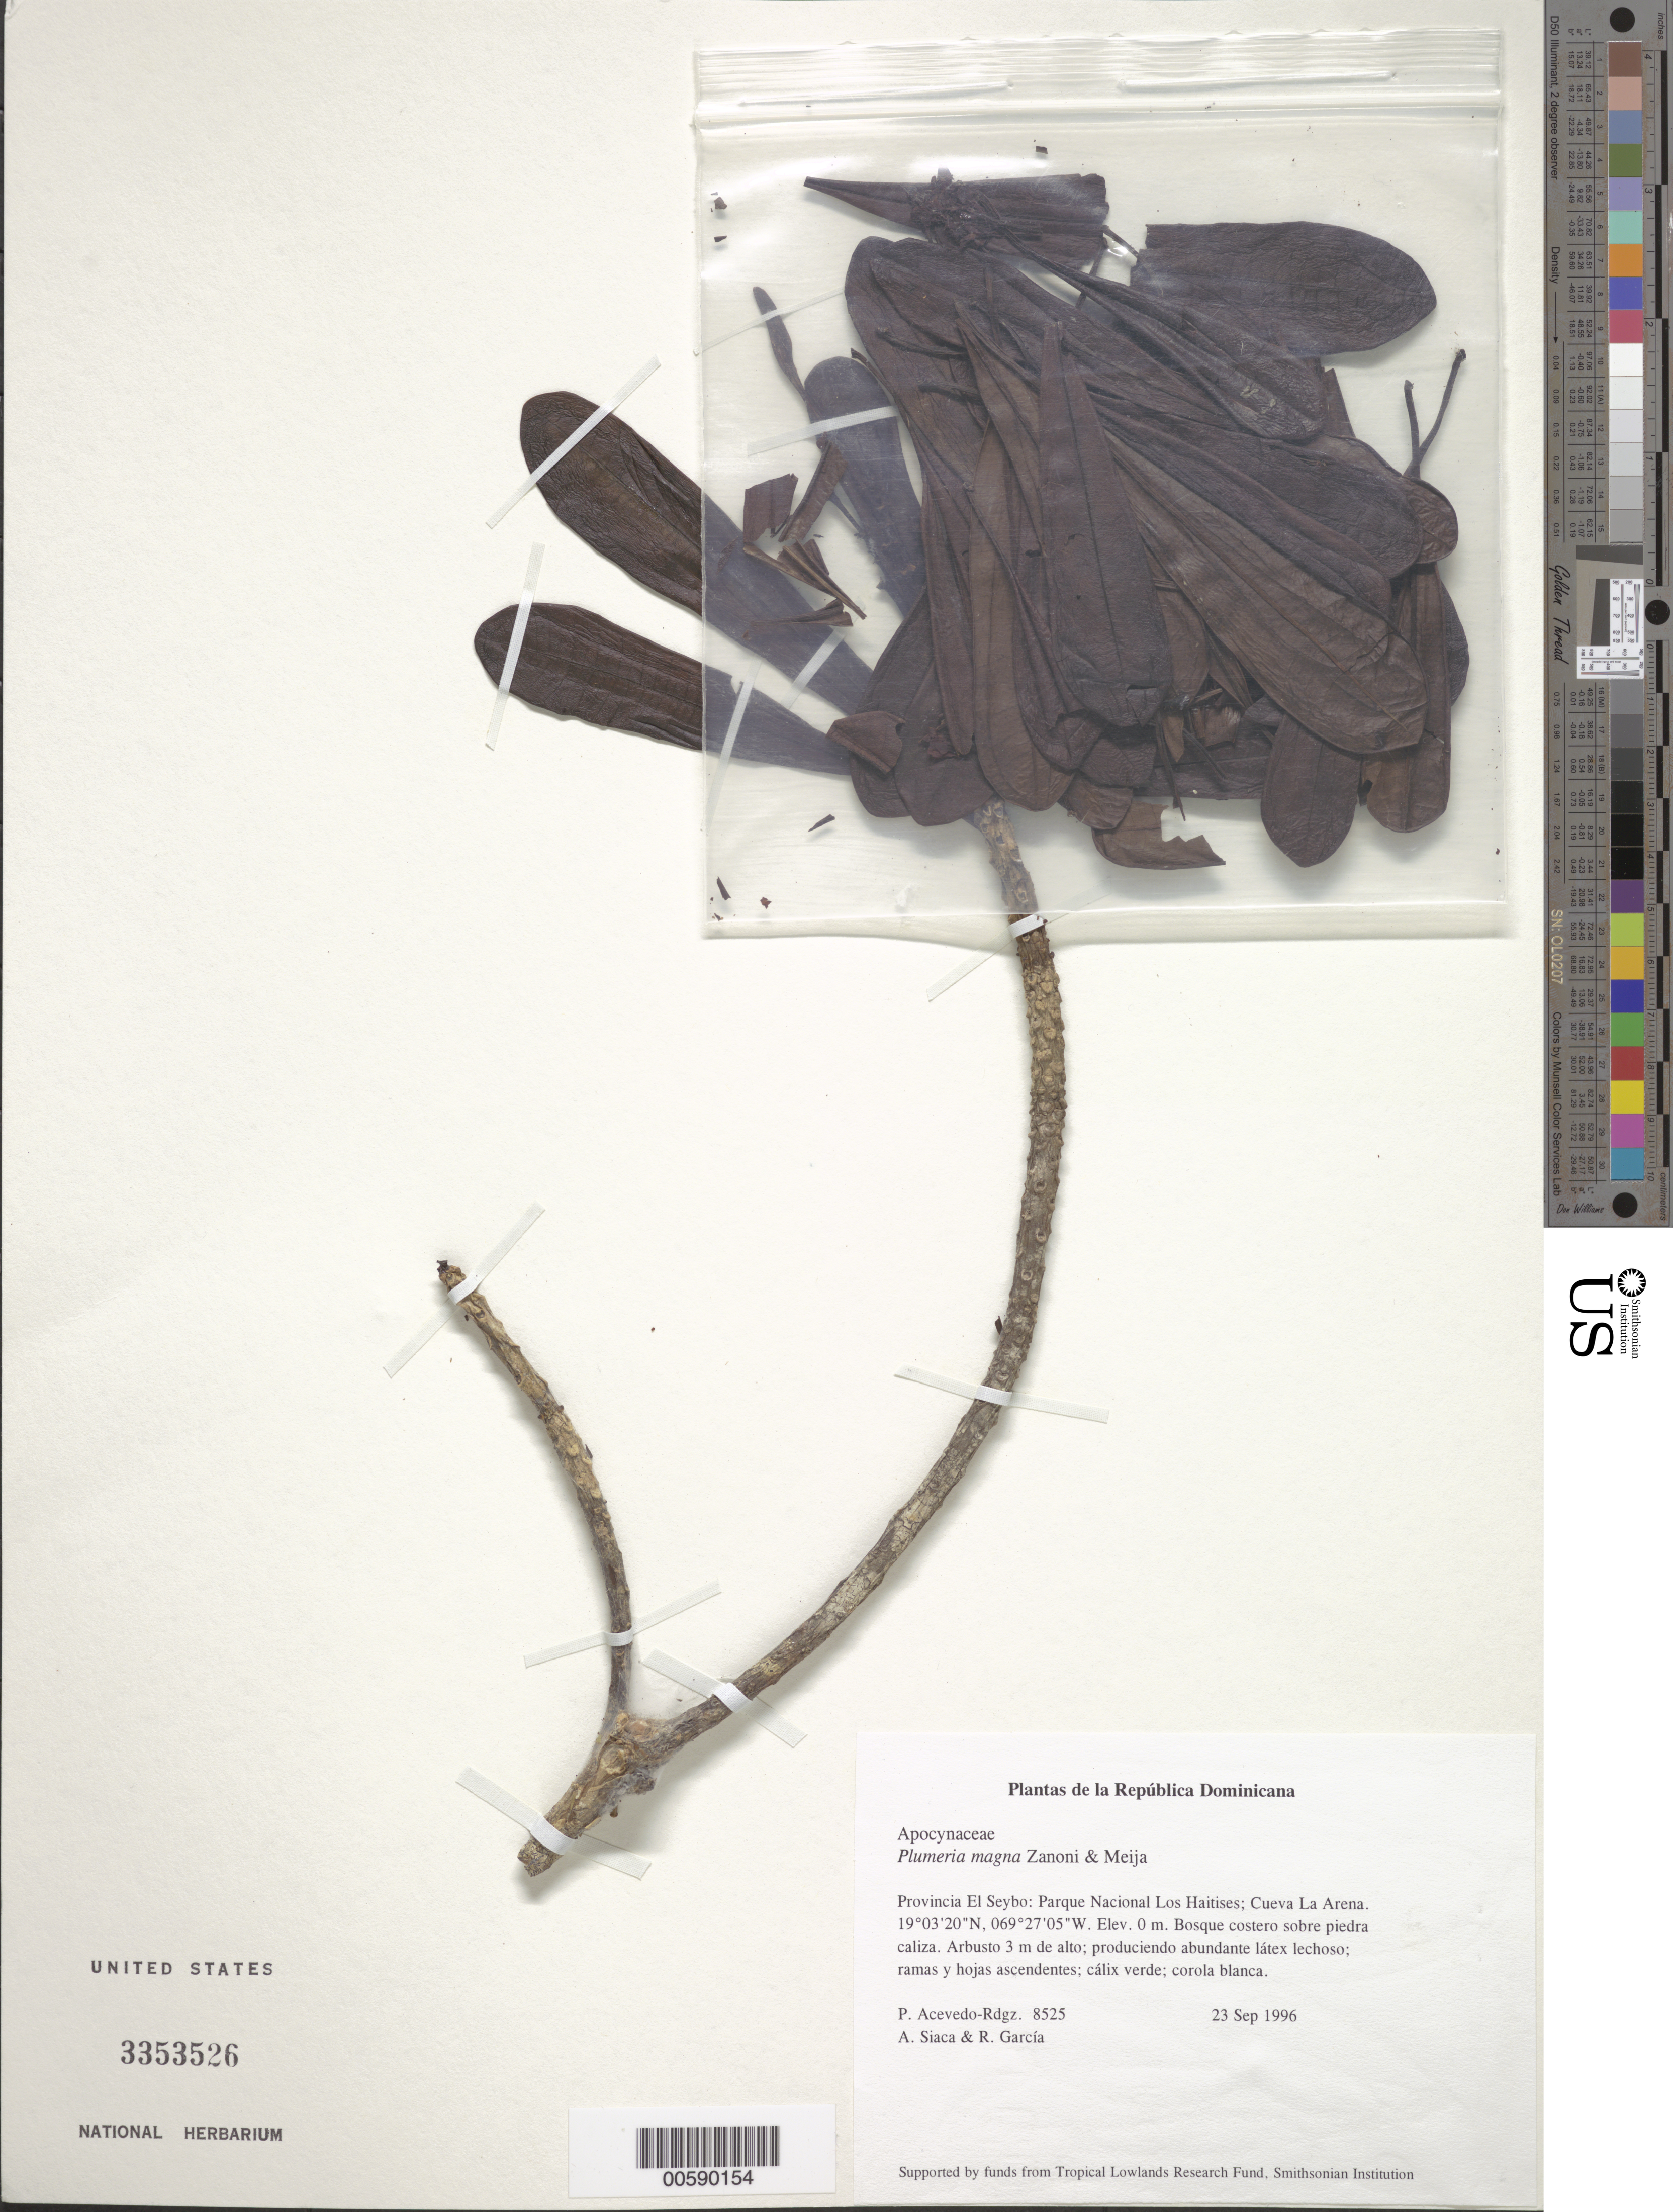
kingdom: Plantae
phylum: Tracheophyta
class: Magnoliopsida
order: Gentianales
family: Apocynaceae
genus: Plumeria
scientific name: Plumeria magna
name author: Zanoni & Mejia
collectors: P. Acevedo-Rodr., A. Siaca & R. G. García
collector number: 8525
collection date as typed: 23 Sep 1996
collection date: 1996-09-23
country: Dominican Republic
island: Hispaniola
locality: Provincia El Seibo: Parque Nacional Los Haitises; Cueva La Arena.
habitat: Bosque costero sobre piedra caliza.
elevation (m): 0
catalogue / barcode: US 3353526